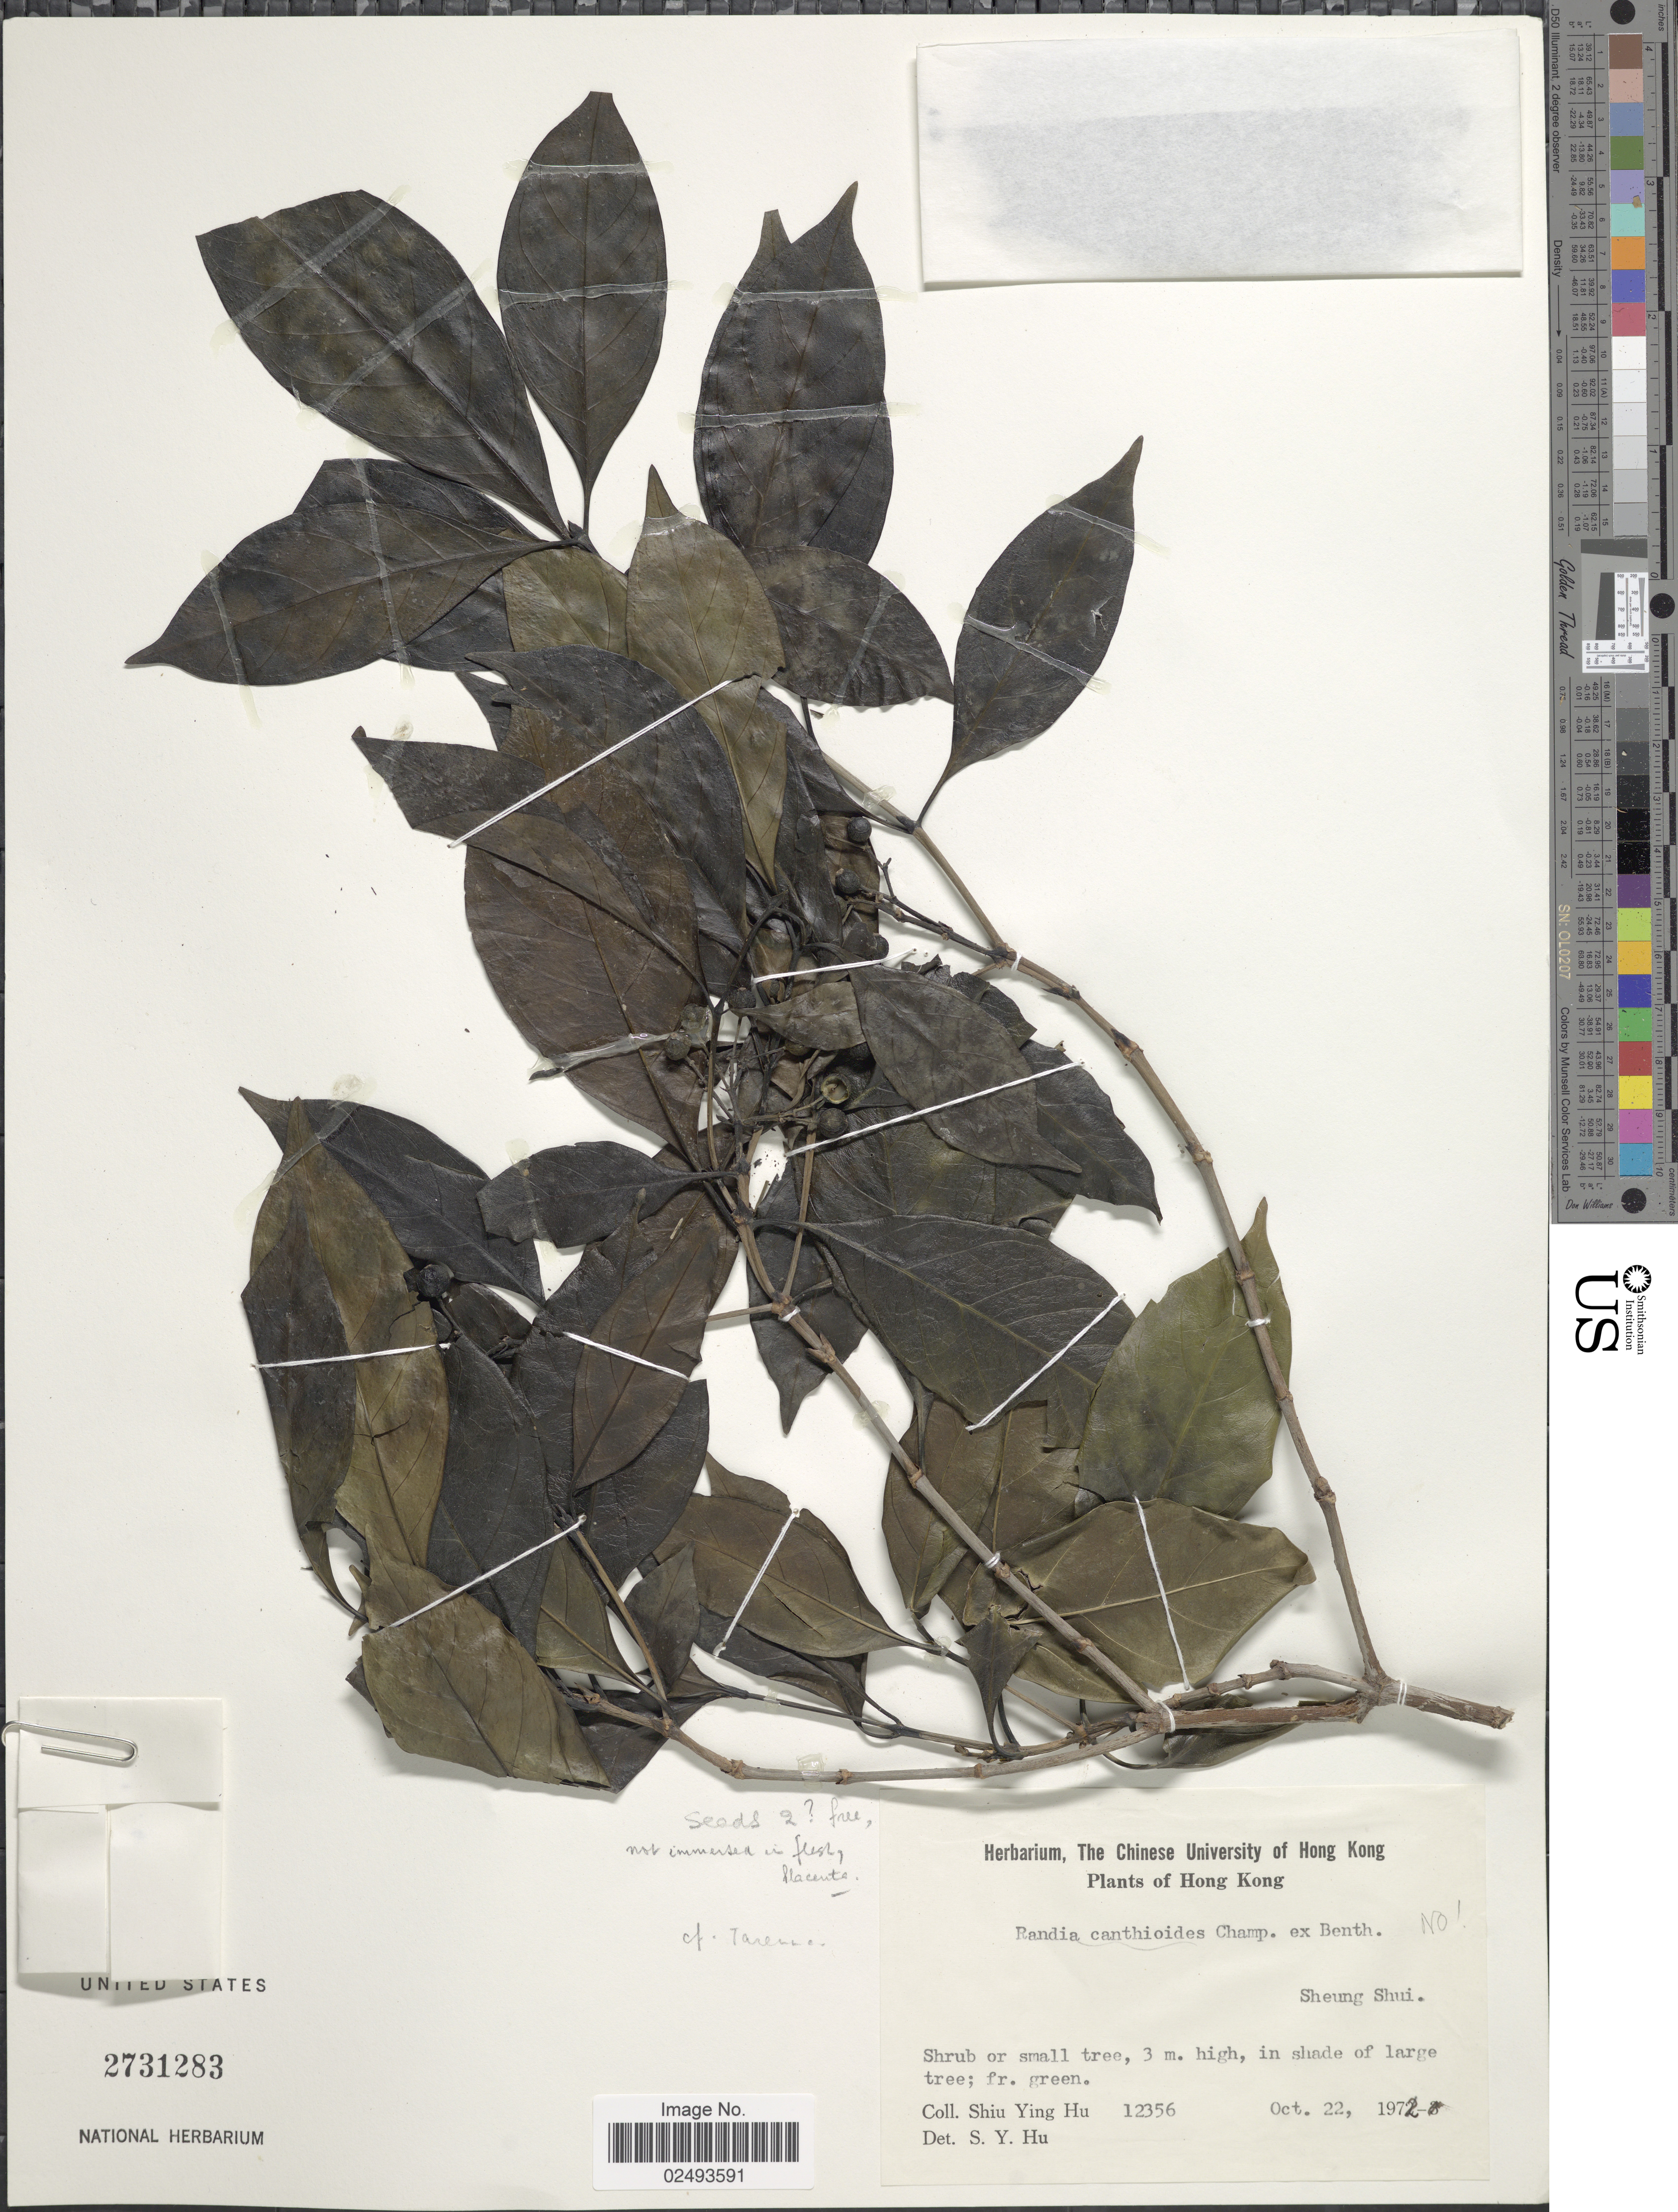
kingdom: Plantae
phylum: Tracheophyta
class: Magnoliopsida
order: Gentianales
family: Rubiaceae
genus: Tarenna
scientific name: Tarenna sp.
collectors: S. Y. Hu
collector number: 12356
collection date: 1972-10-22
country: China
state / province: Hong Kong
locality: Hong Kong, Sheung Shud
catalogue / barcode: US 2731283